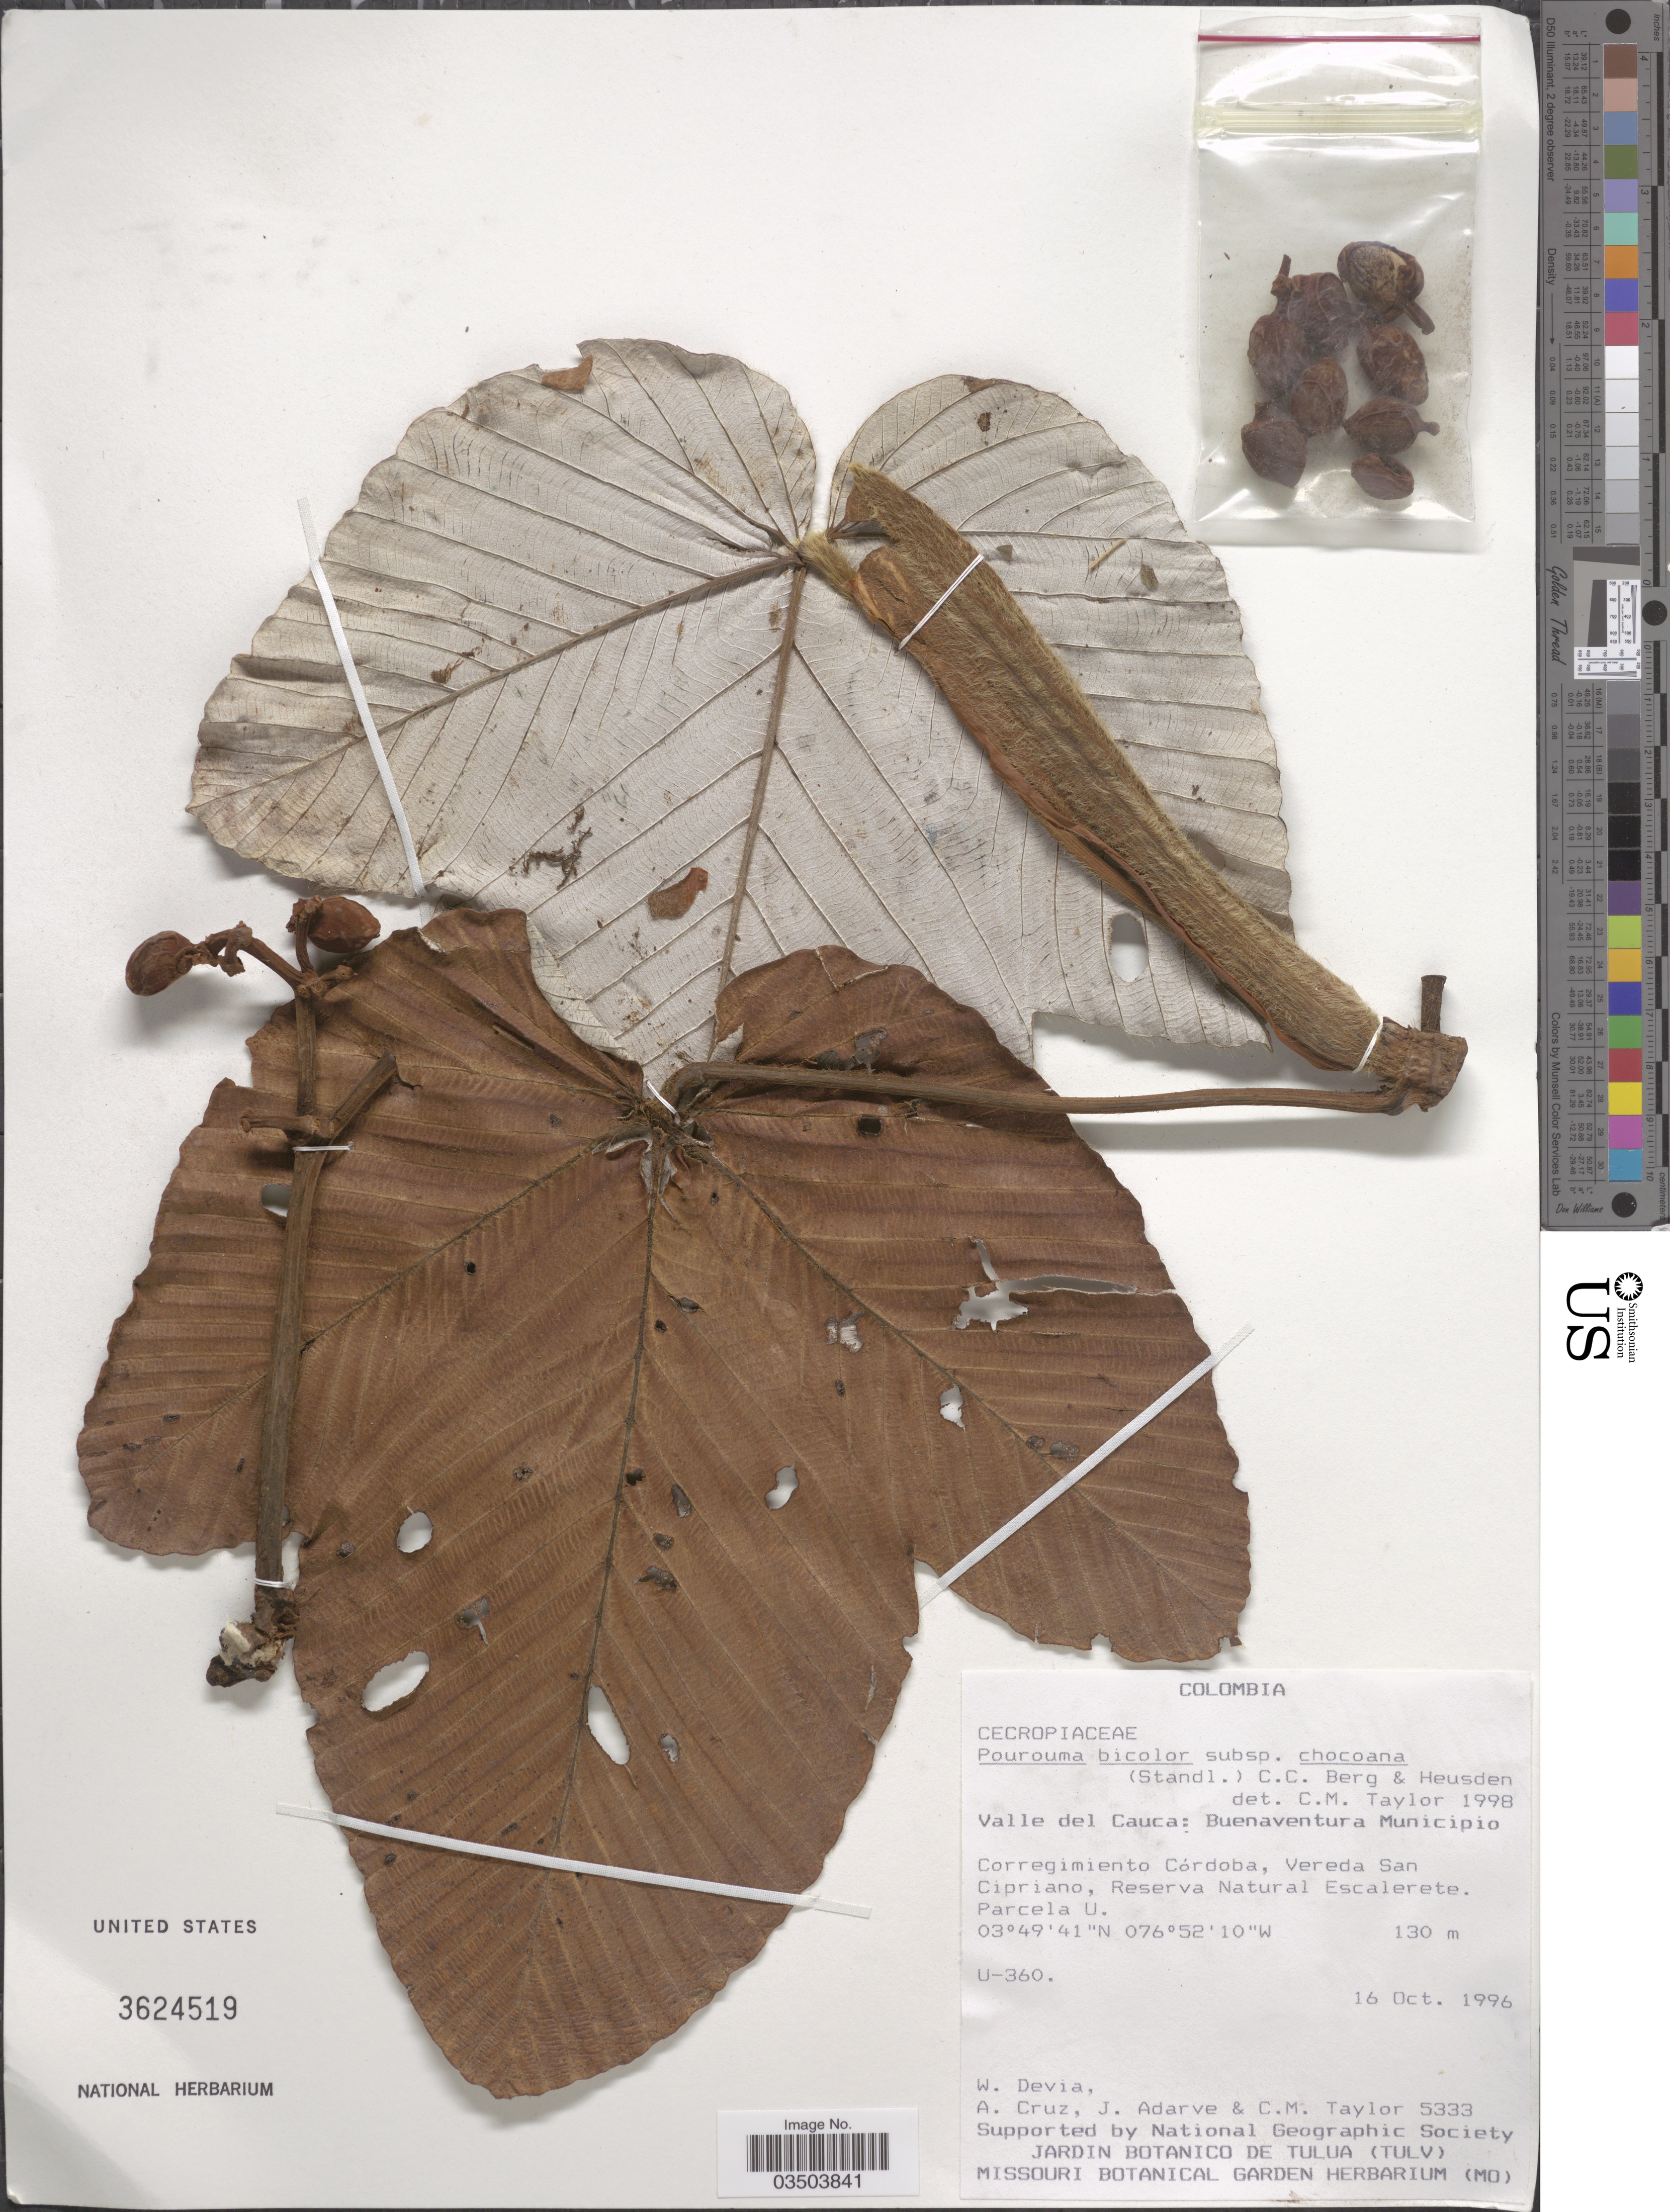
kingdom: Plantae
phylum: Tracheophyta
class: Magnoliopsida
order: Rosales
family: Urticaceae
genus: Pourouma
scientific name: Pourouma bicolor subsp. chocoana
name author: (Standl.) C.C. Berg & Heusden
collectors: W. Devia, A. Cruz, J. B. Adarve & C. M. Taylor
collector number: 5333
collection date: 1996-10-16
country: Colombia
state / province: Valle del Cauca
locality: Buenaventura Municipio. Corregimiento Córdoba, Vereda San Cipriano, Reserva Natural Escalerete. Parcela U.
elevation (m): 130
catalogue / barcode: US 3624519